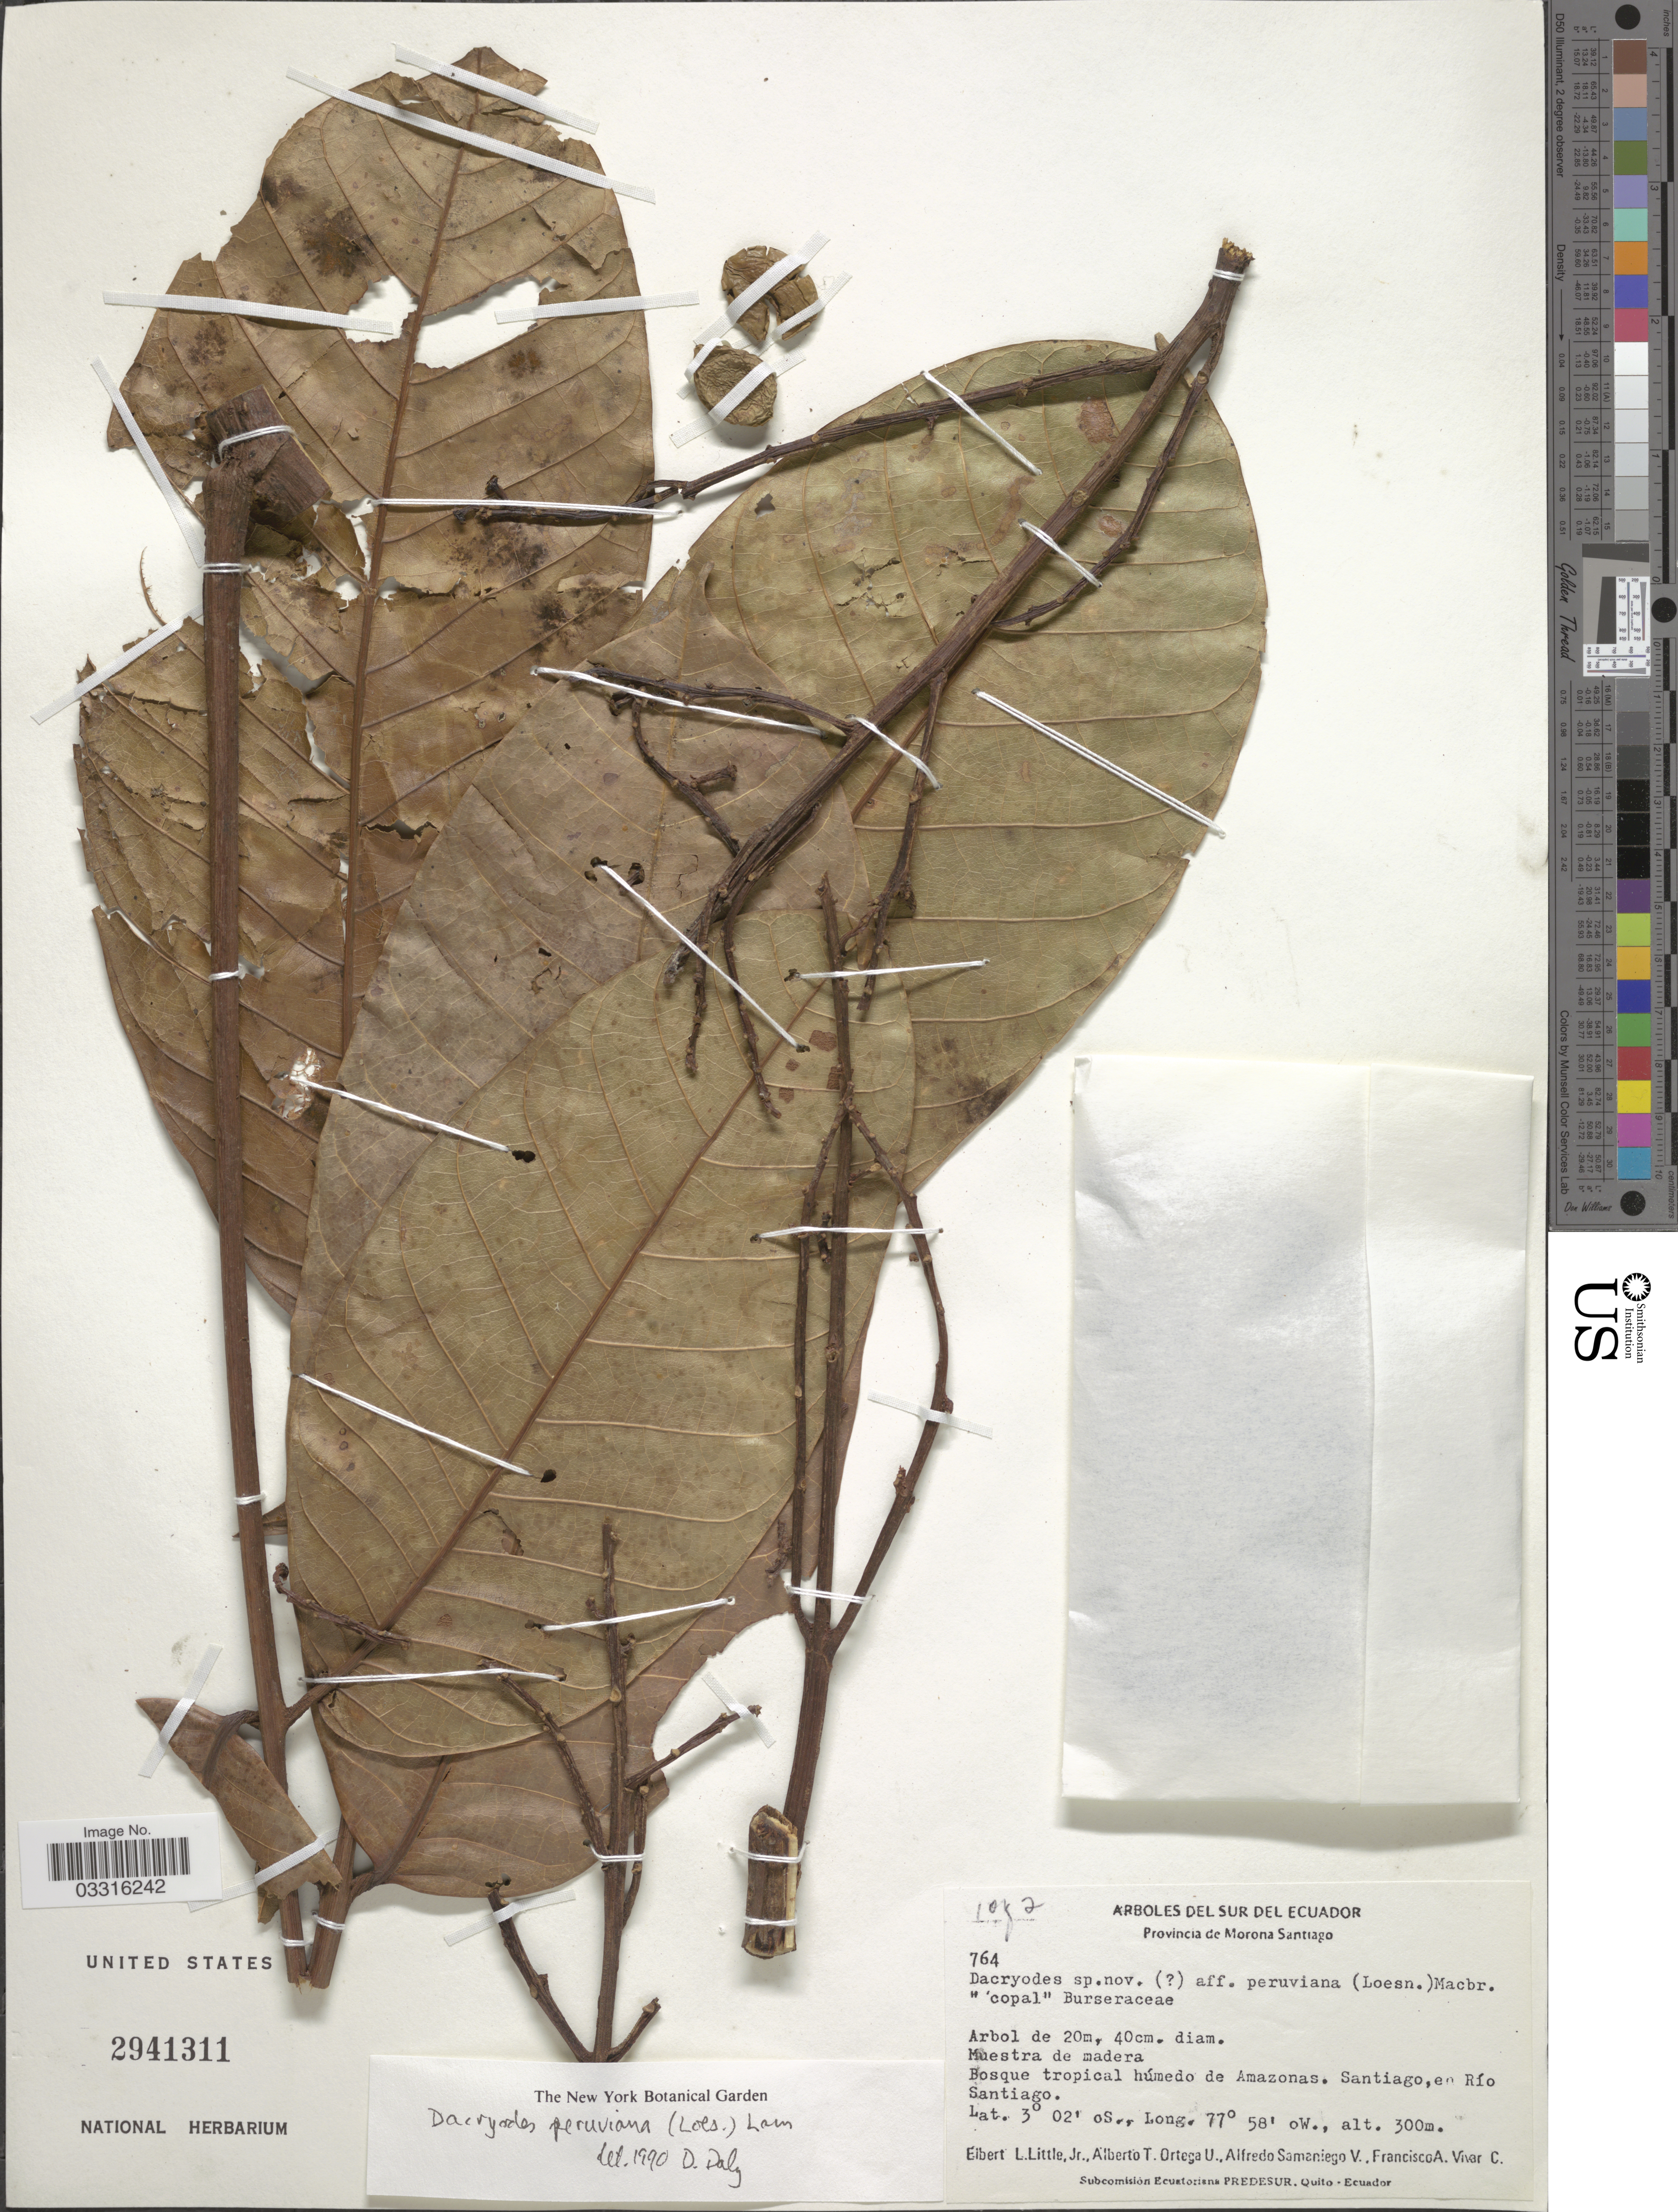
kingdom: Plantae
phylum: Tracheophyta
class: Magnoliopsida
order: Sapindales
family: Burseraceae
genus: Dacryodes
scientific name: Dacryodes peruviana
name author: (Loes.) H.J. Lam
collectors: E. L. Little, A. T. Ortega U., A. V. Samaniego & F. A. Vivar C.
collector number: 764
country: Ecuador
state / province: Morona-Santiago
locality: Muestra de madera, Bosque tropical húmedo de Amazonas. Santiago, en Río Santiago.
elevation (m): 300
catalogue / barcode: US 2941311